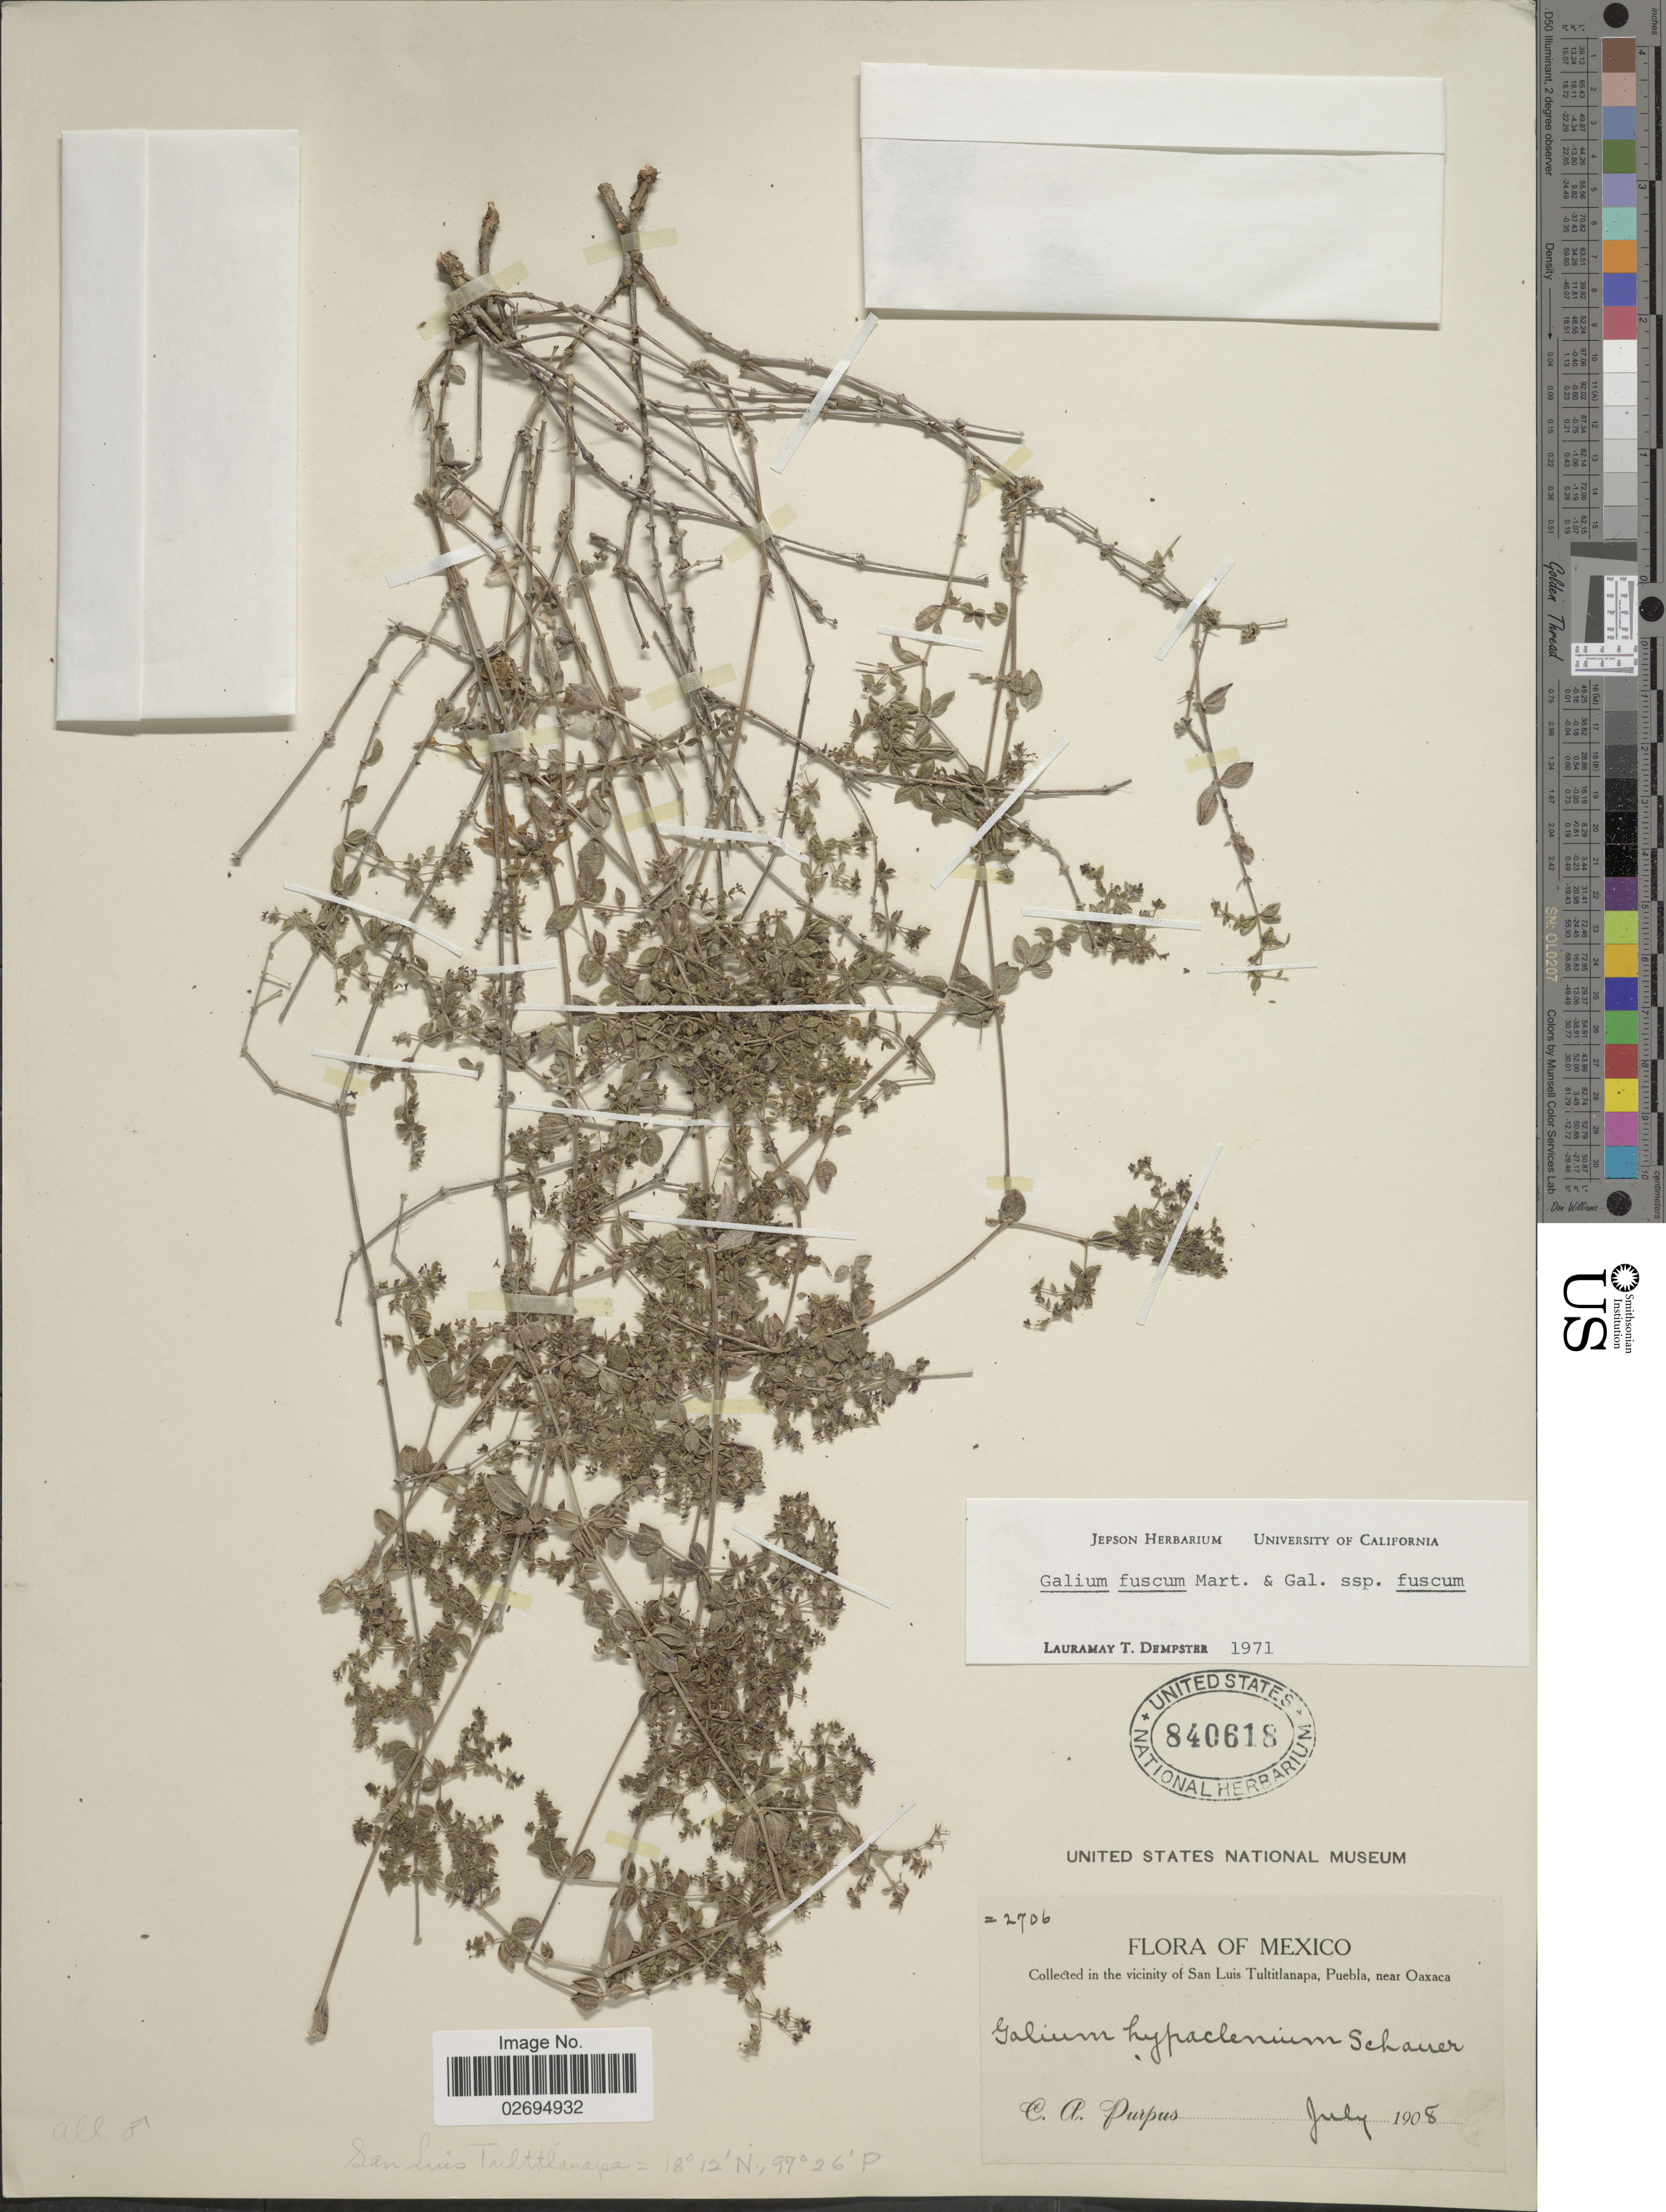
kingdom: Plantae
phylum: Tracheophyta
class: Magnoliopsida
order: Gentianales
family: Rubiaceae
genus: Galium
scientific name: Galium fuscum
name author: M. Martens & Galeotti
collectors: C. A. Purpus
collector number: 2706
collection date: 1908-07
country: Mexico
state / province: Puebla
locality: In the vicinity of San Luis Tultitlanapa, near Oaxaca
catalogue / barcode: US 840618